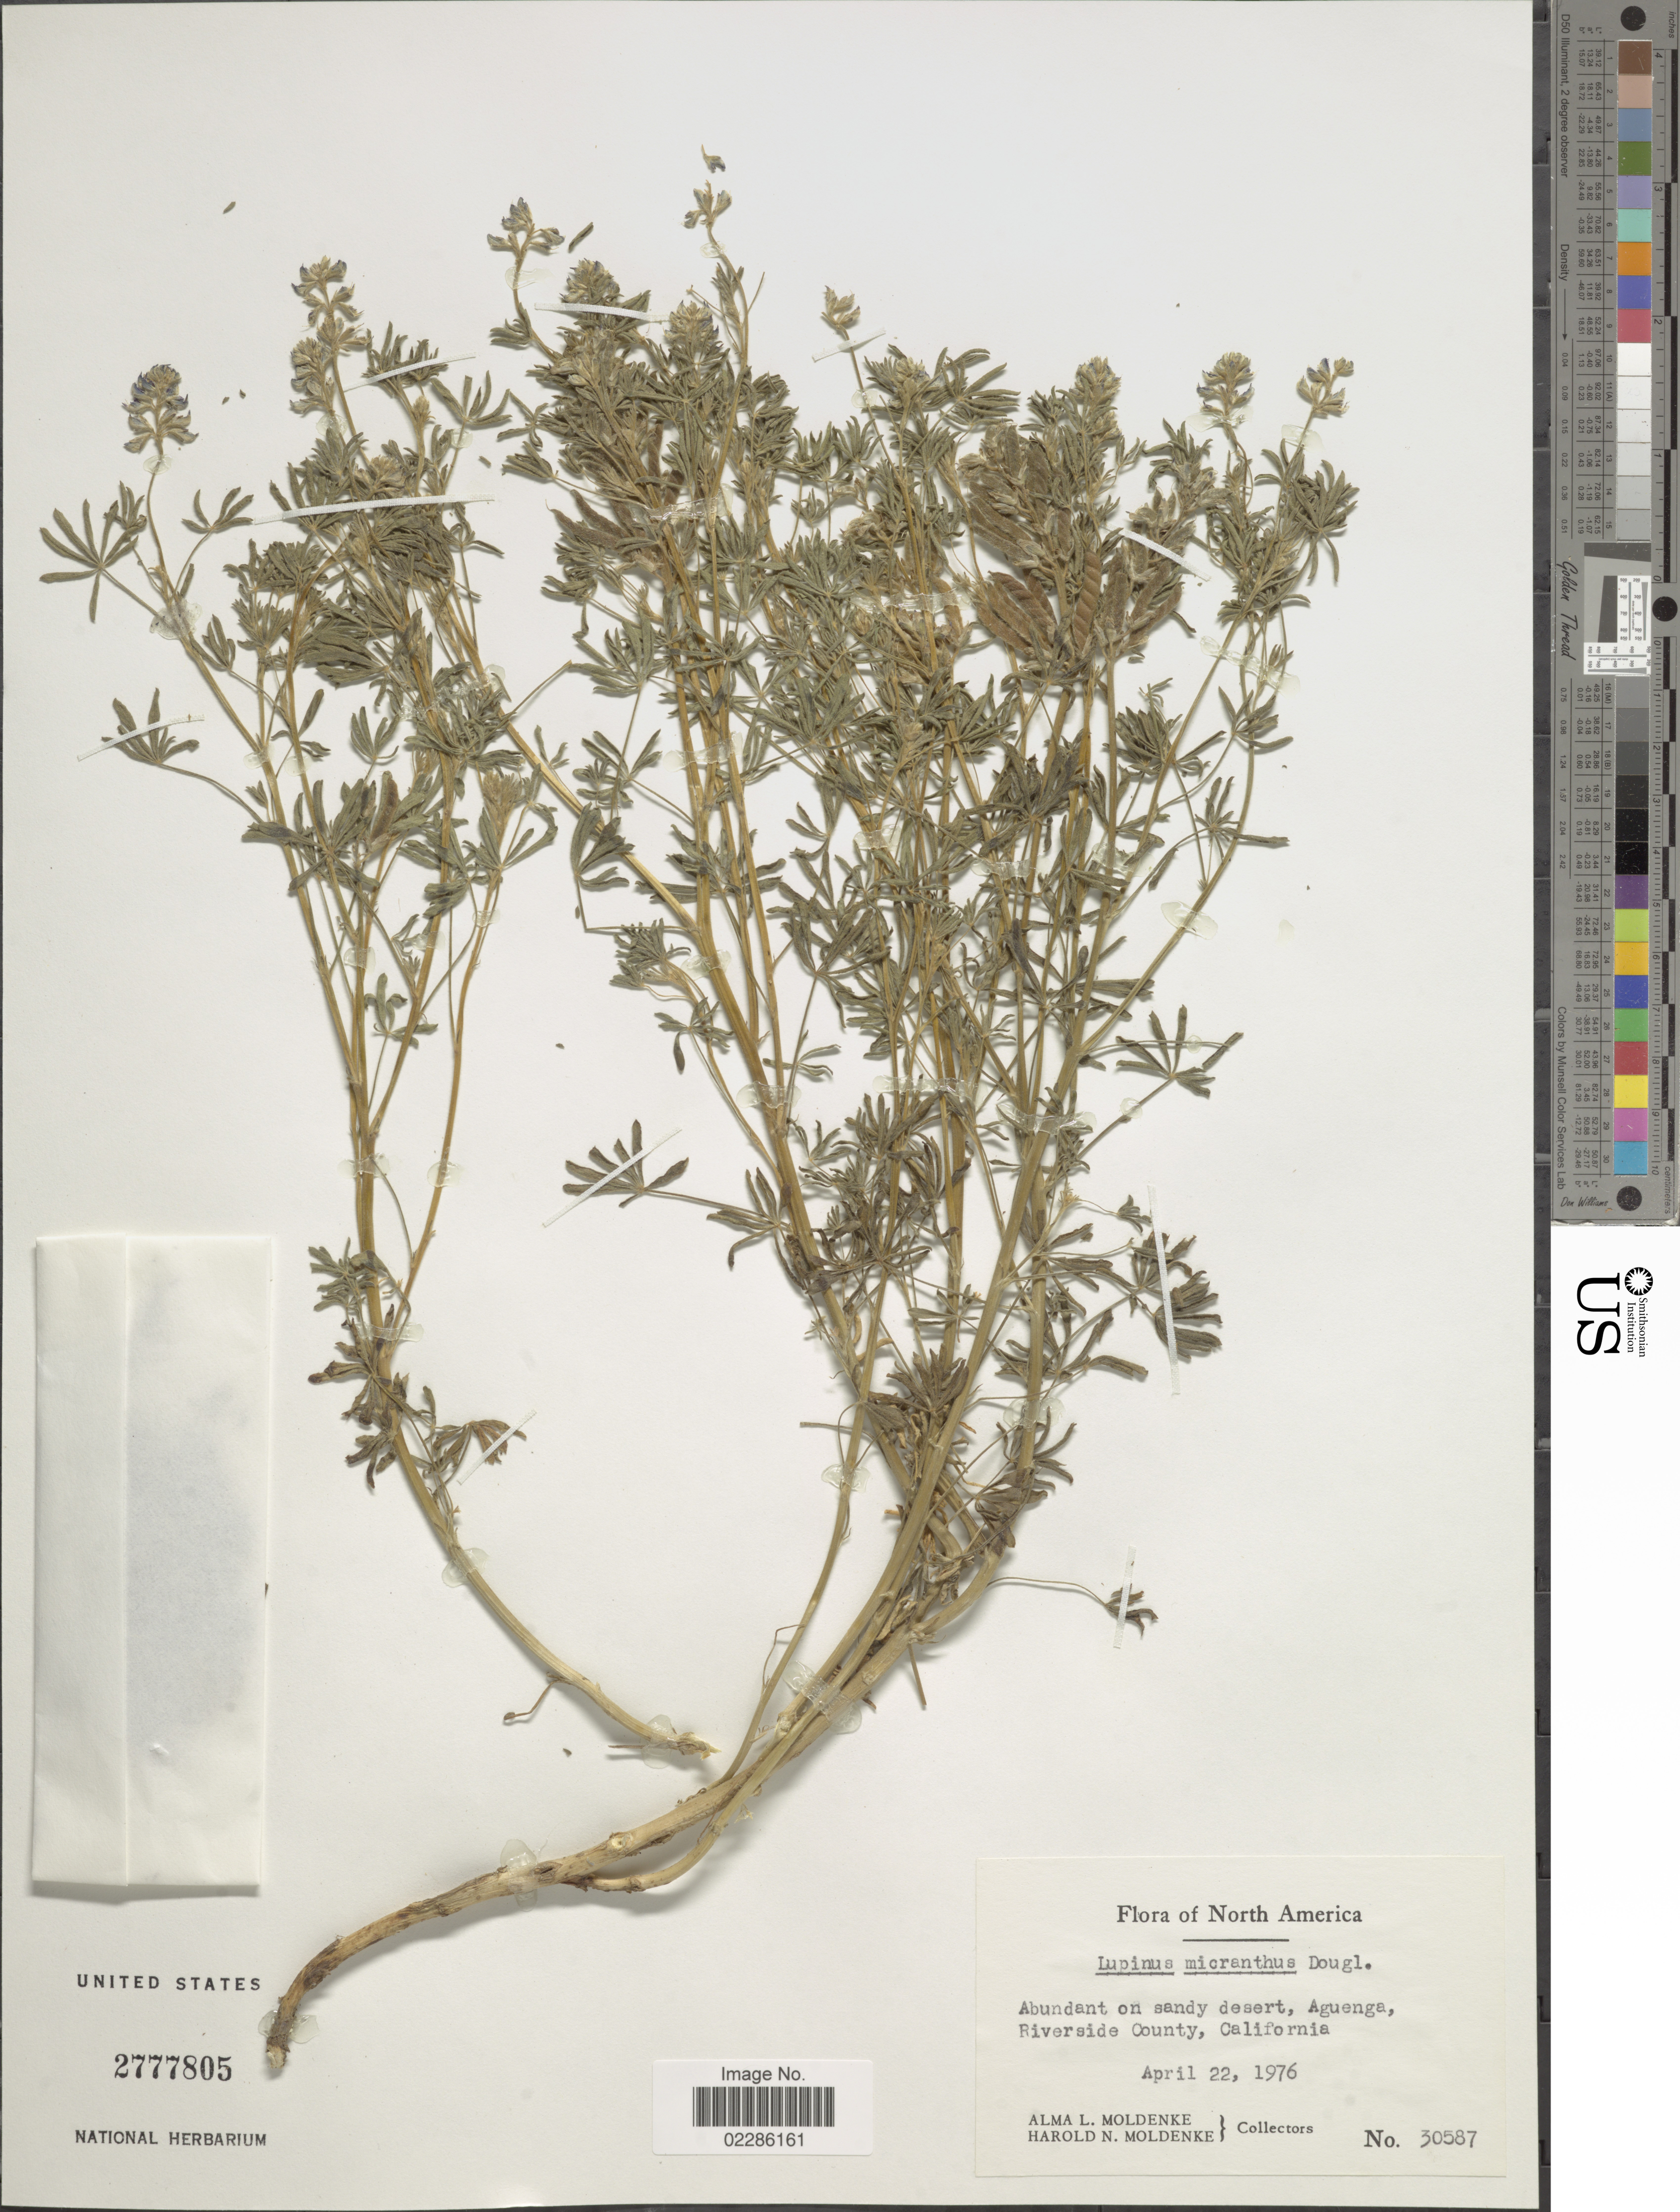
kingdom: Plantae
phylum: Tracheophyta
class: Magnoliopsida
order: Fabales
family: Fabaceae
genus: Lupinus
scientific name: Lupinus micranthus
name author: Douglas ex Lindl.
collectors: A. L. Moldenke & H. N. Moldenke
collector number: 30587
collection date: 1976-04-22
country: United States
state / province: California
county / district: Riverside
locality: Aguenga, Riverside County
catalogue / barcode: US 2777805